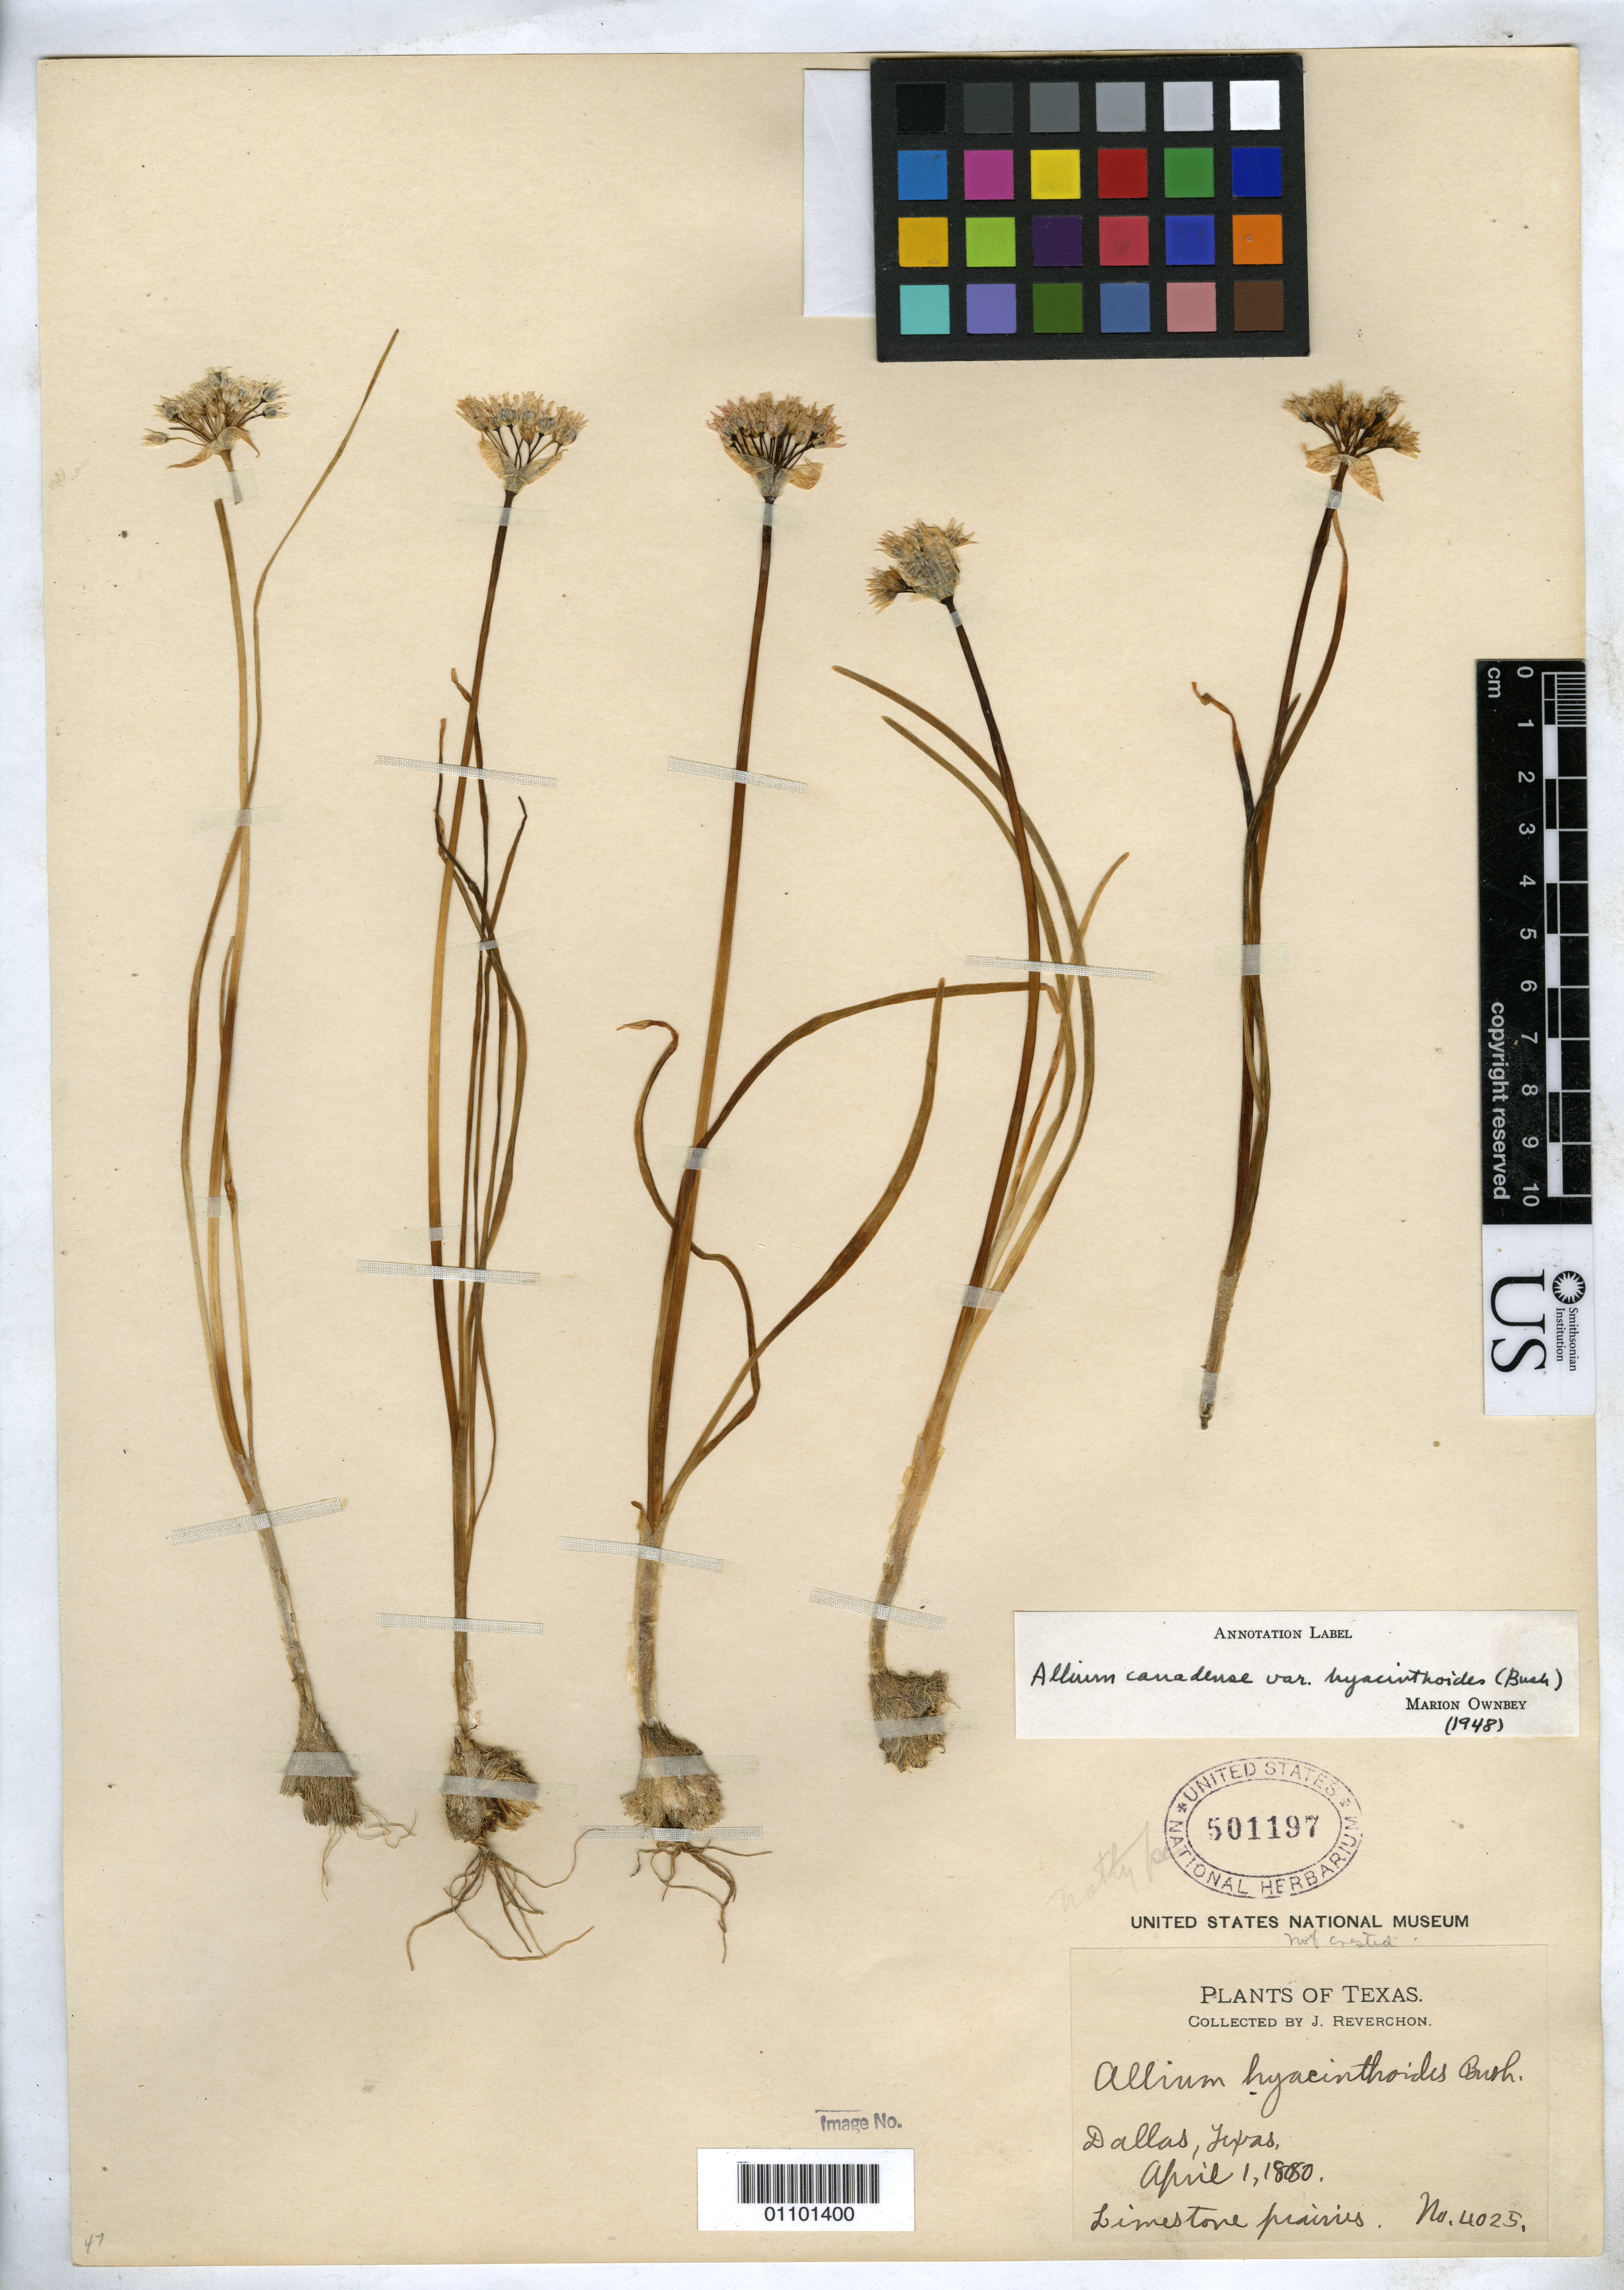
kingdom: Plantae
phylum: Tracheophyta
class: Liliopsida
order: Asparagales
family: Amaryllidaceae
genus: Allium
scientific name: Allium hyacinthoides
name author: Bush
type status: Syntype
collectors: J. Reverchon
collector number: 4025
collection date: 1880-04-01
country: United States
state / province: Texas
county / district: Dallas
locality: Dallas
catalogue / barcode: US 501197